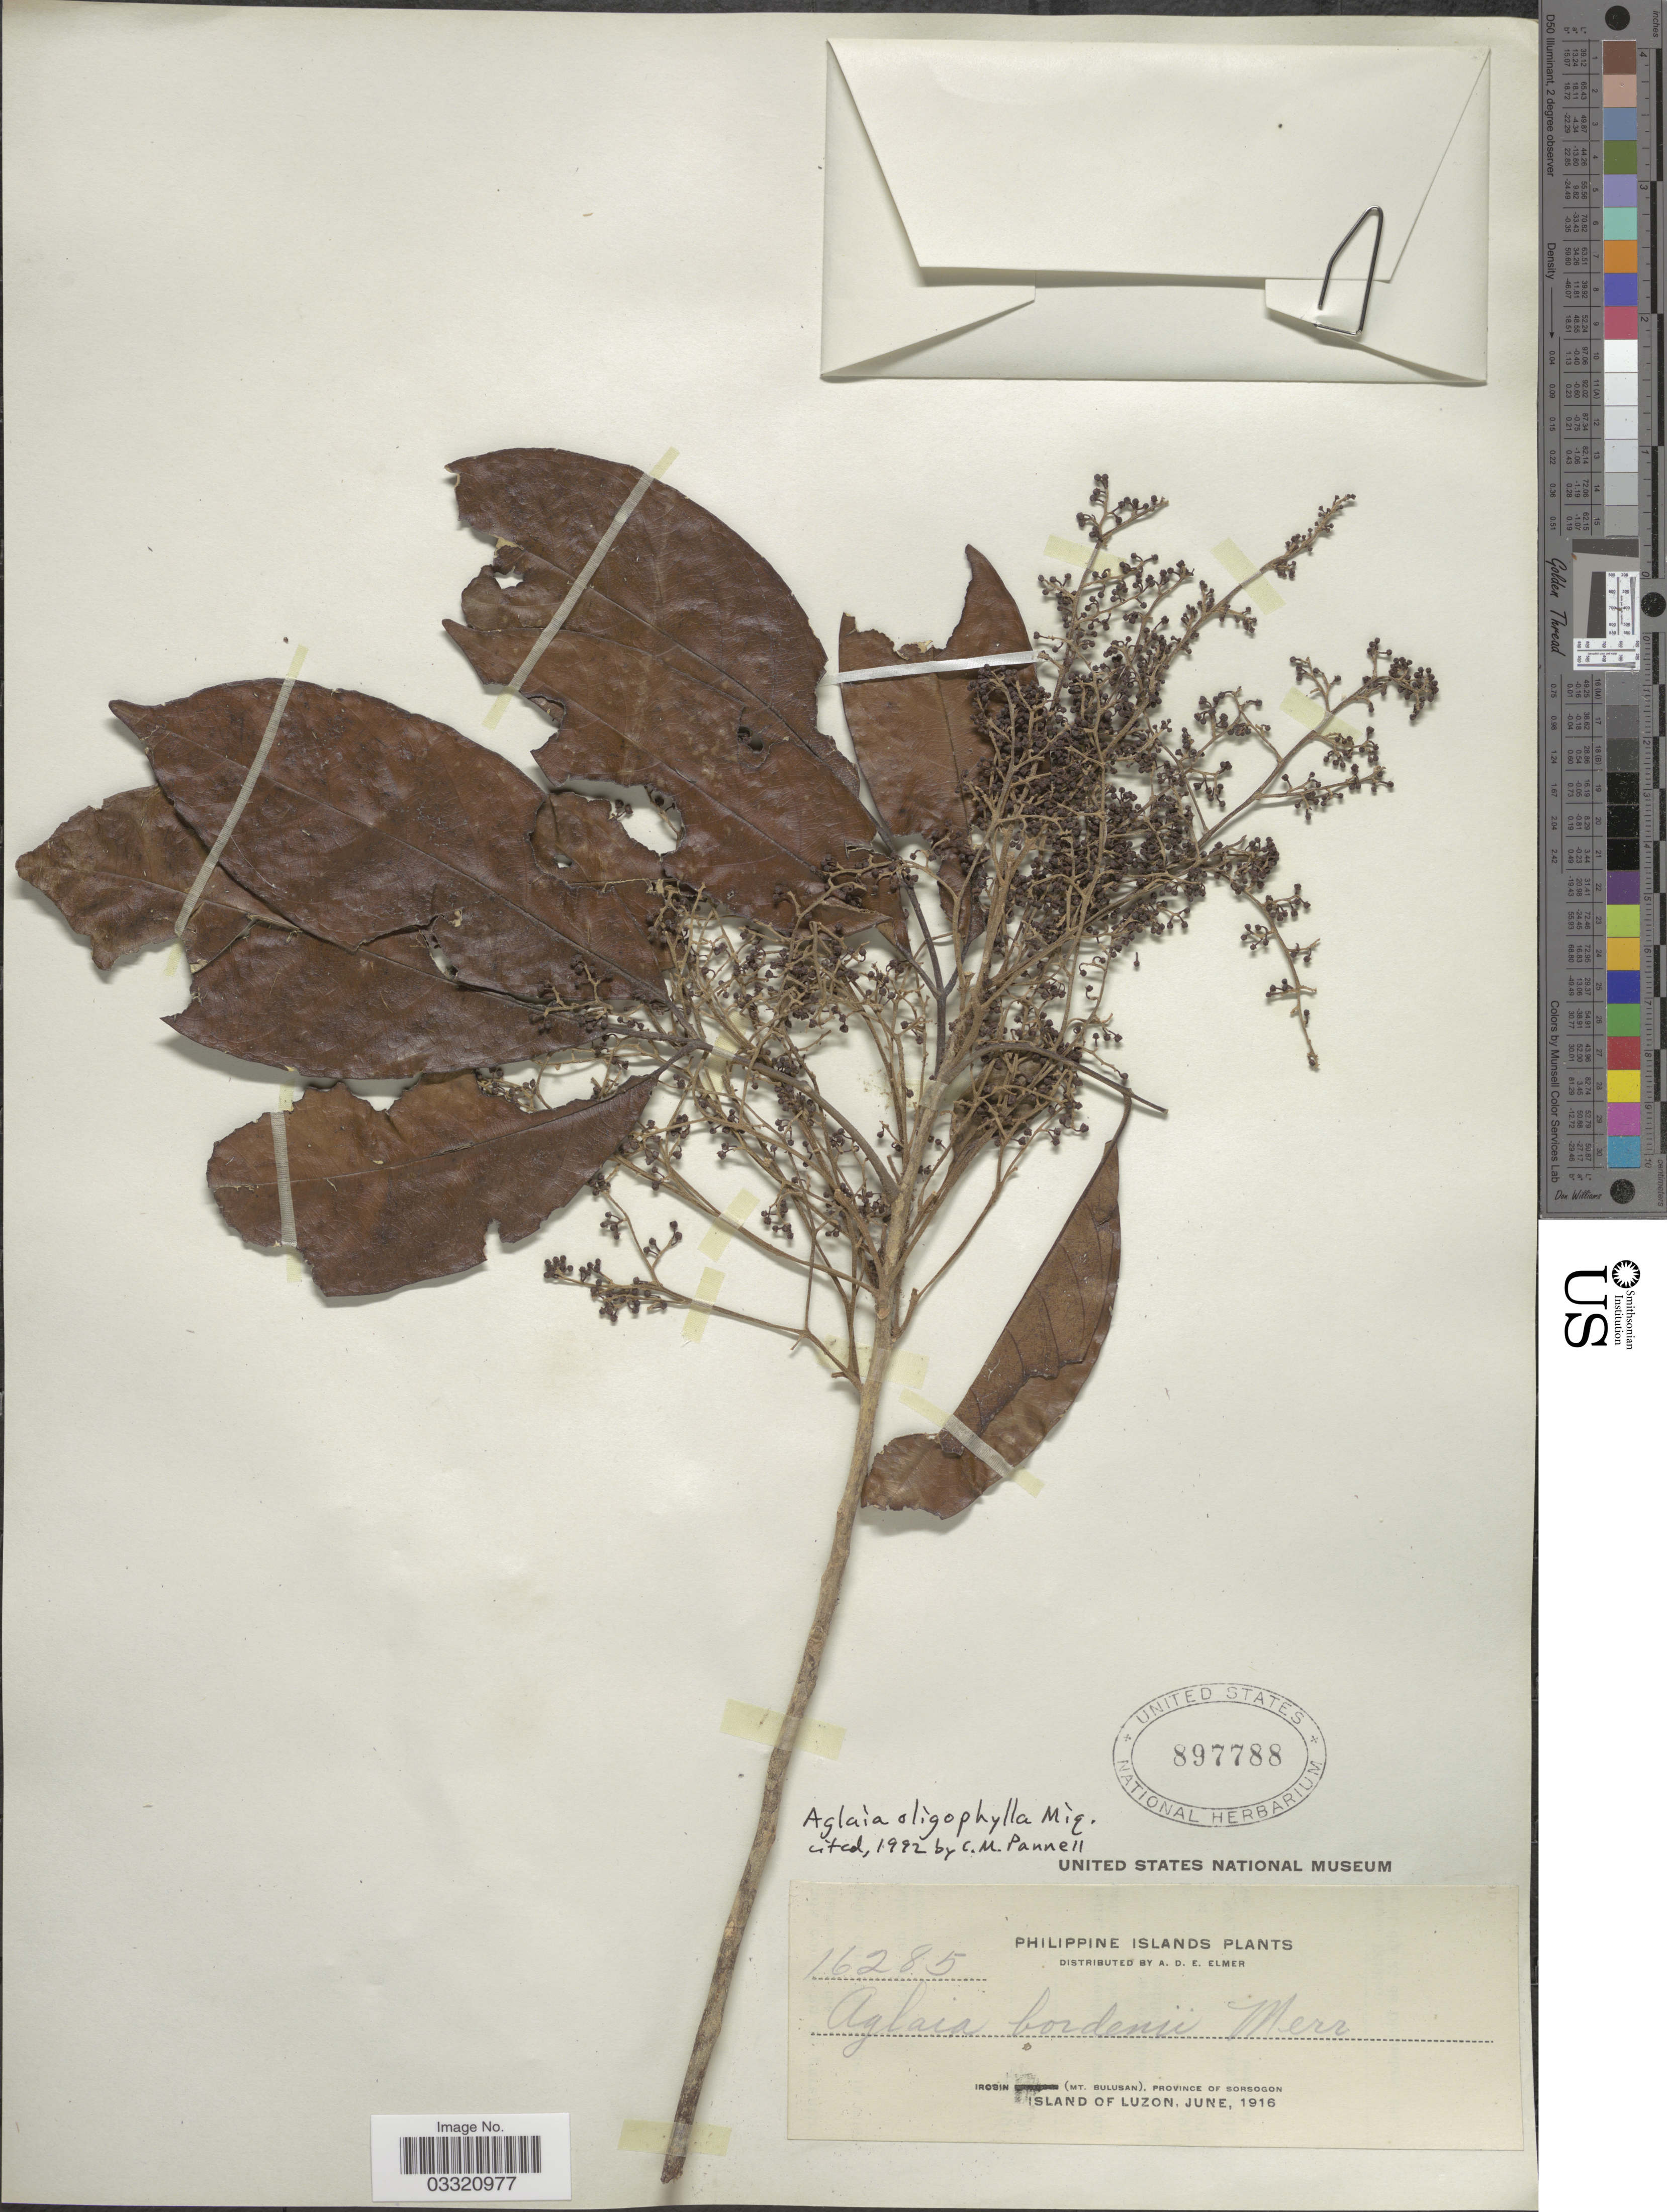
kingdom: Plantae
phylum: Tracheophyta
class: Magnoliopsida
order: Sapindales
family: Meliaceae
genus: Aglaia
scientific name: Aglaia oligophylla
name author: Miq.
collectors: A. D. E. Elmer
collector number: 16285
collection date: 1916-06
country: Philippines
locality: Irosin (Mt. Bulusan), Province of Sorsogon. Island of Luzon.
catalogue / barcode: US 897788